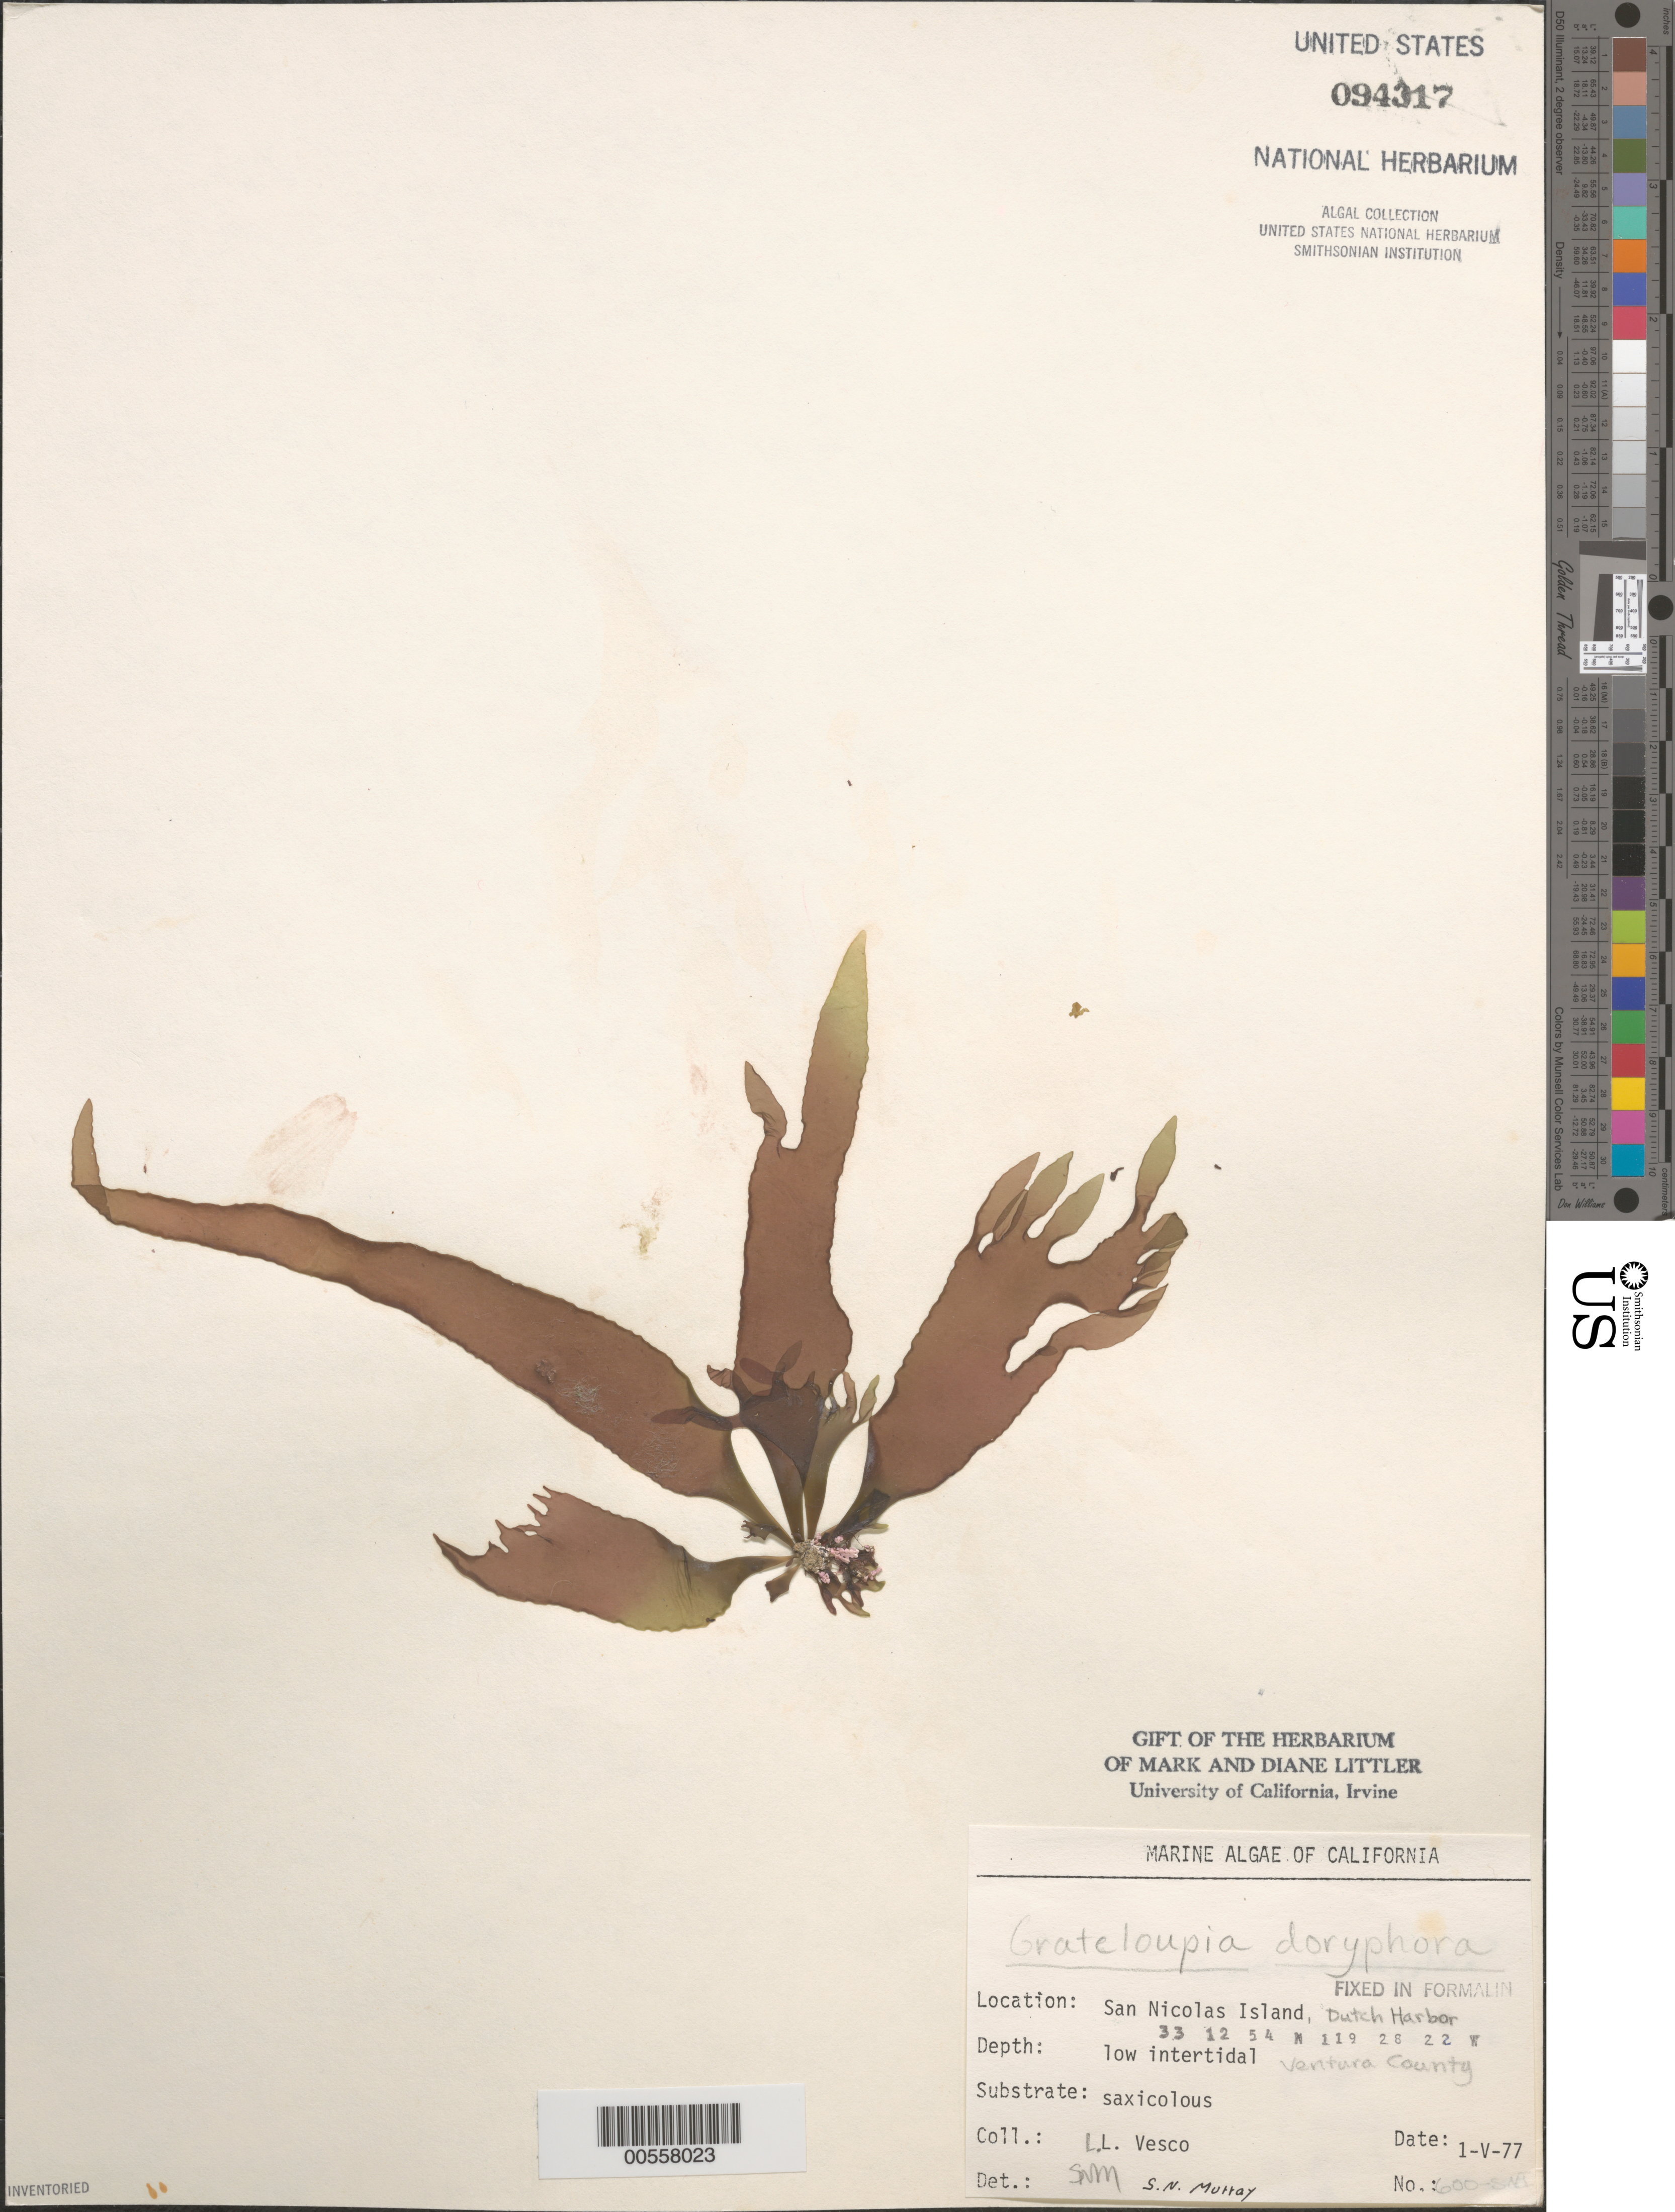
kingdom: Plantae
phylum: Rhodophyta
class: Florideophyceae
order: Halymeniales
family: Halymeniaceae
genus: Grateloupia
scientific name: Grateloupia doryphora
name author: (Mont.) Howe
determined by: Murray, S. N.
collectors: L. Vesco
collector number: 600-sni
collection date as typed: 01 May 1977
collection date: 1977-05-01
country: United States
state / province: California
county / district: Ventura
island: San Nicolas Island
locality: Dutch Harbor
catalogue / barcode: US 94317